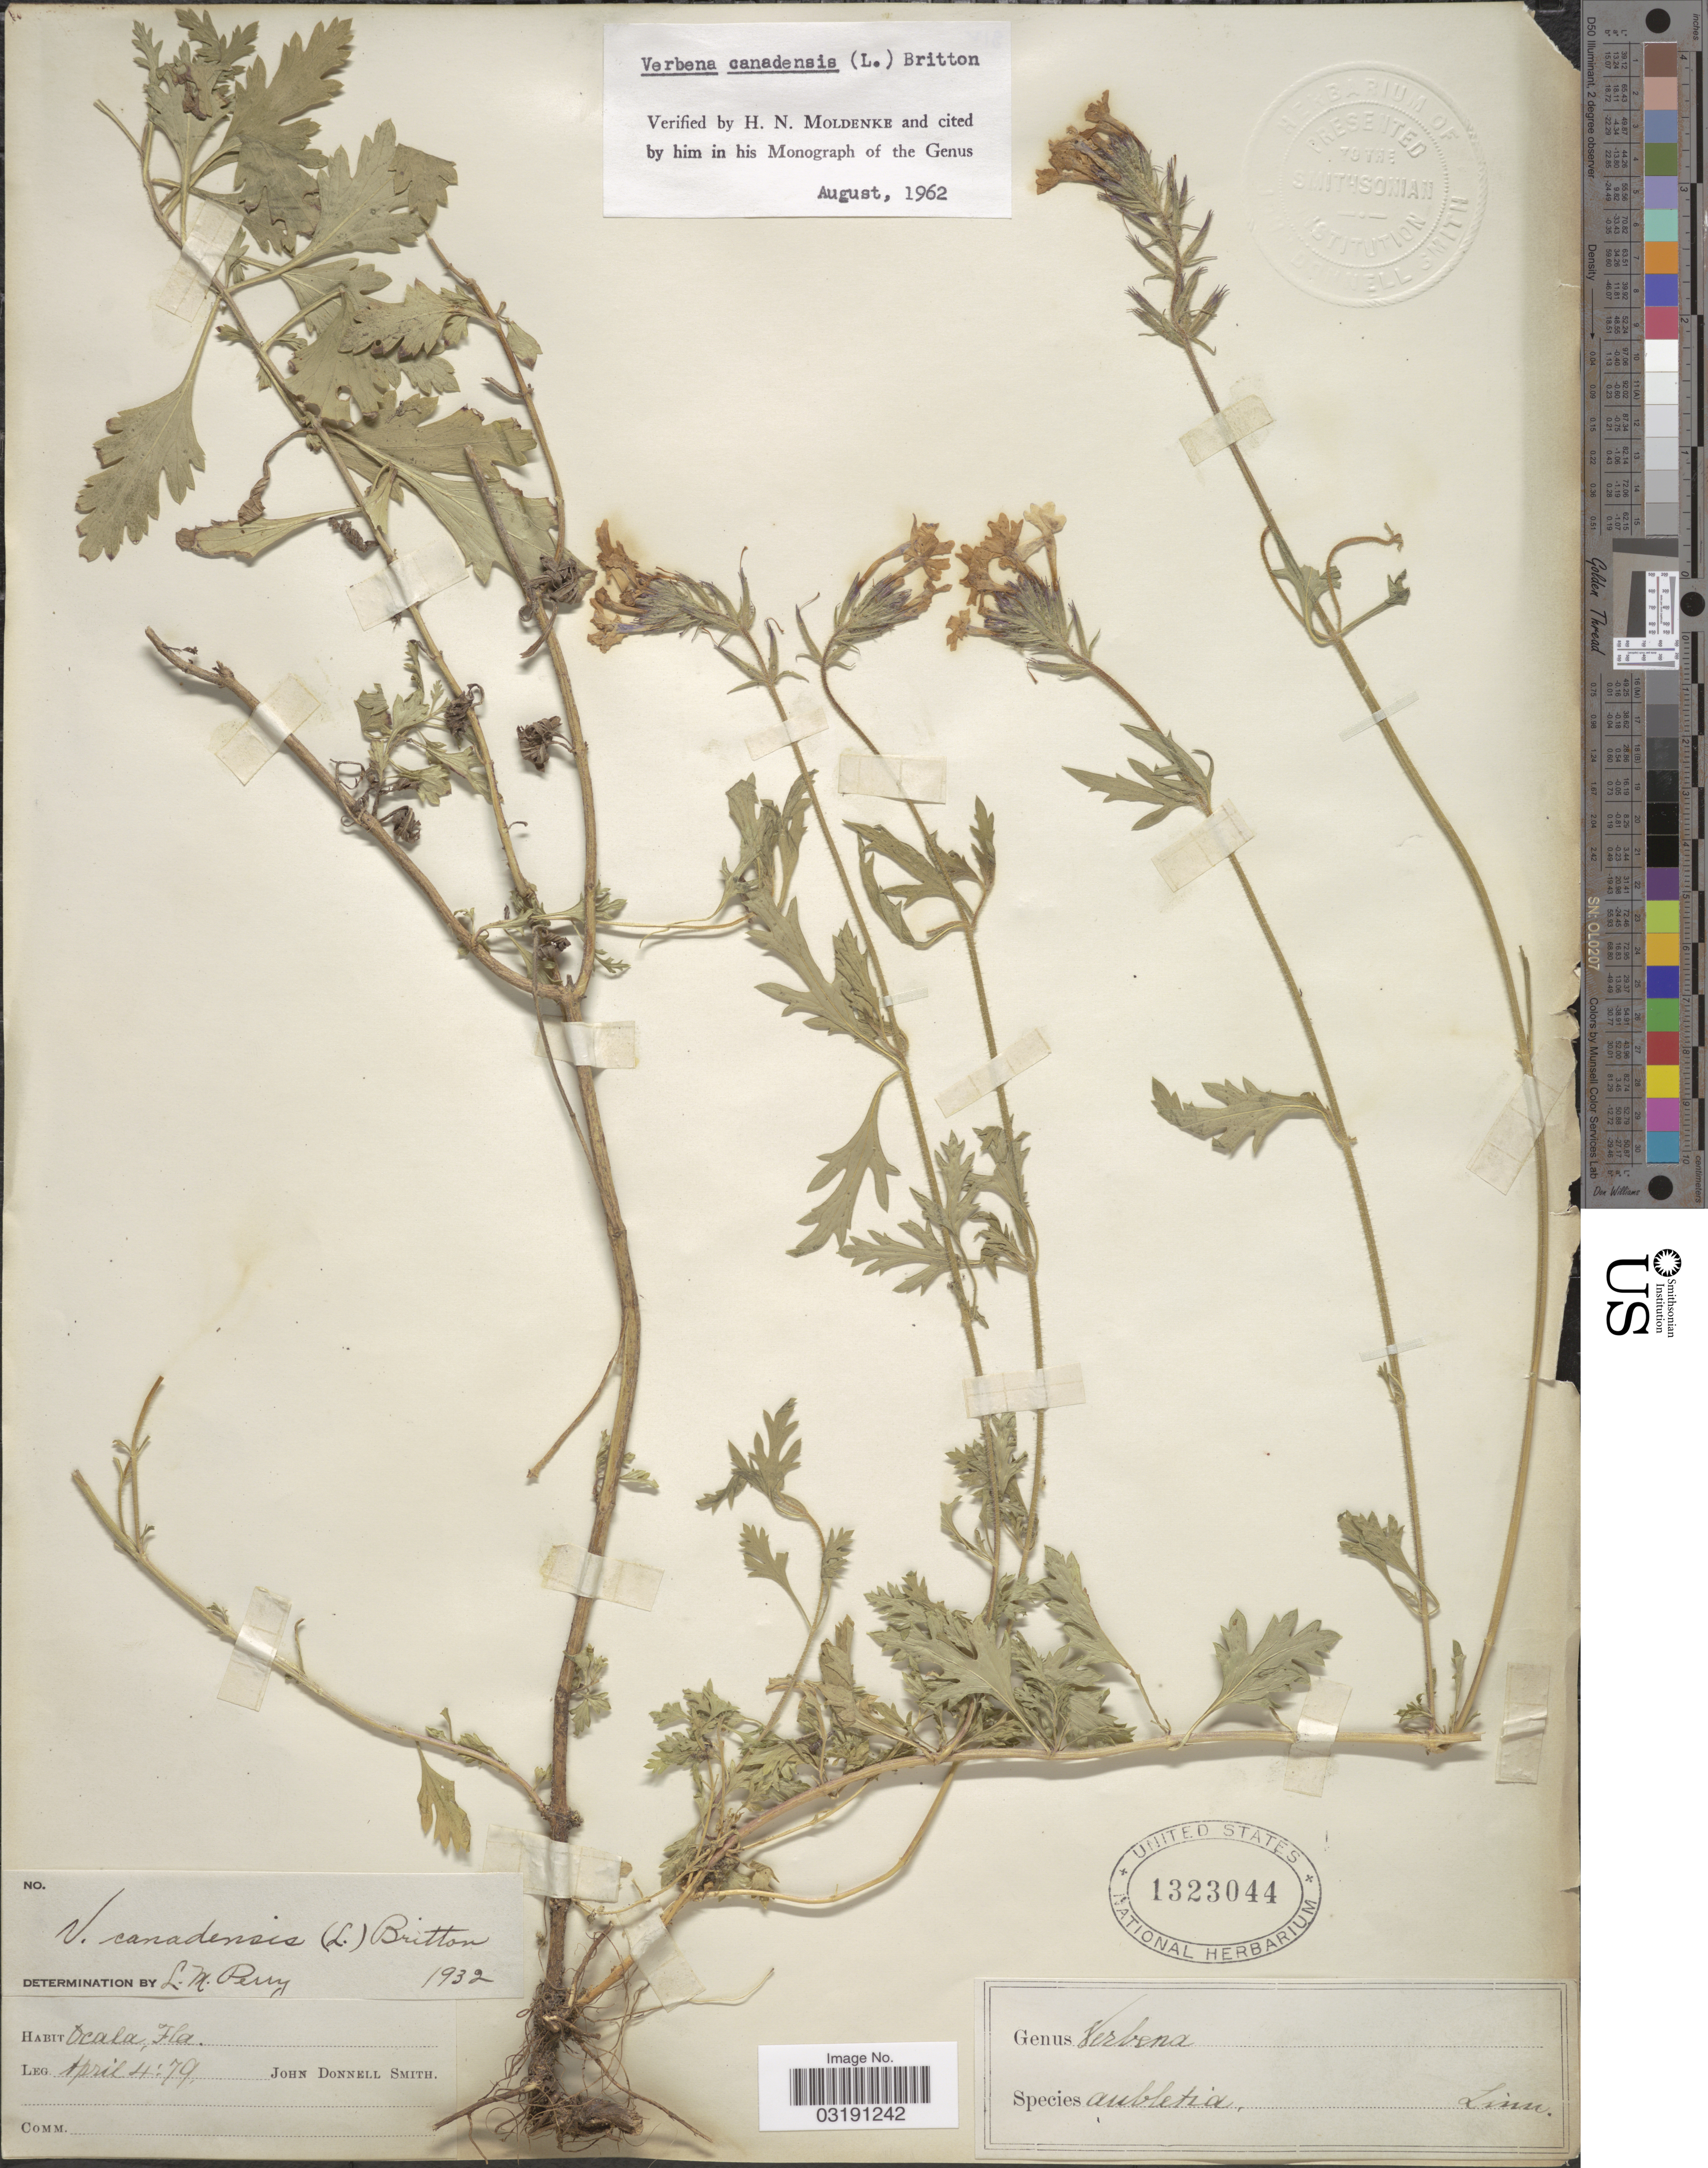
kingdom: Plantae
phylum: Tracheophyta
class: Magnoliopsida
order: Lamiales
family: Verbenaceae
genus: Verbena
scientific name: Verbena canadensis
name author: (L.) Britton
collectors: J. Donnell Smith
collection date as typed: Transcribed d/m/y: 4/4/79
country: United States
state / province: Florida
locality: Ocala.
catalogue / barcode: US 1323044